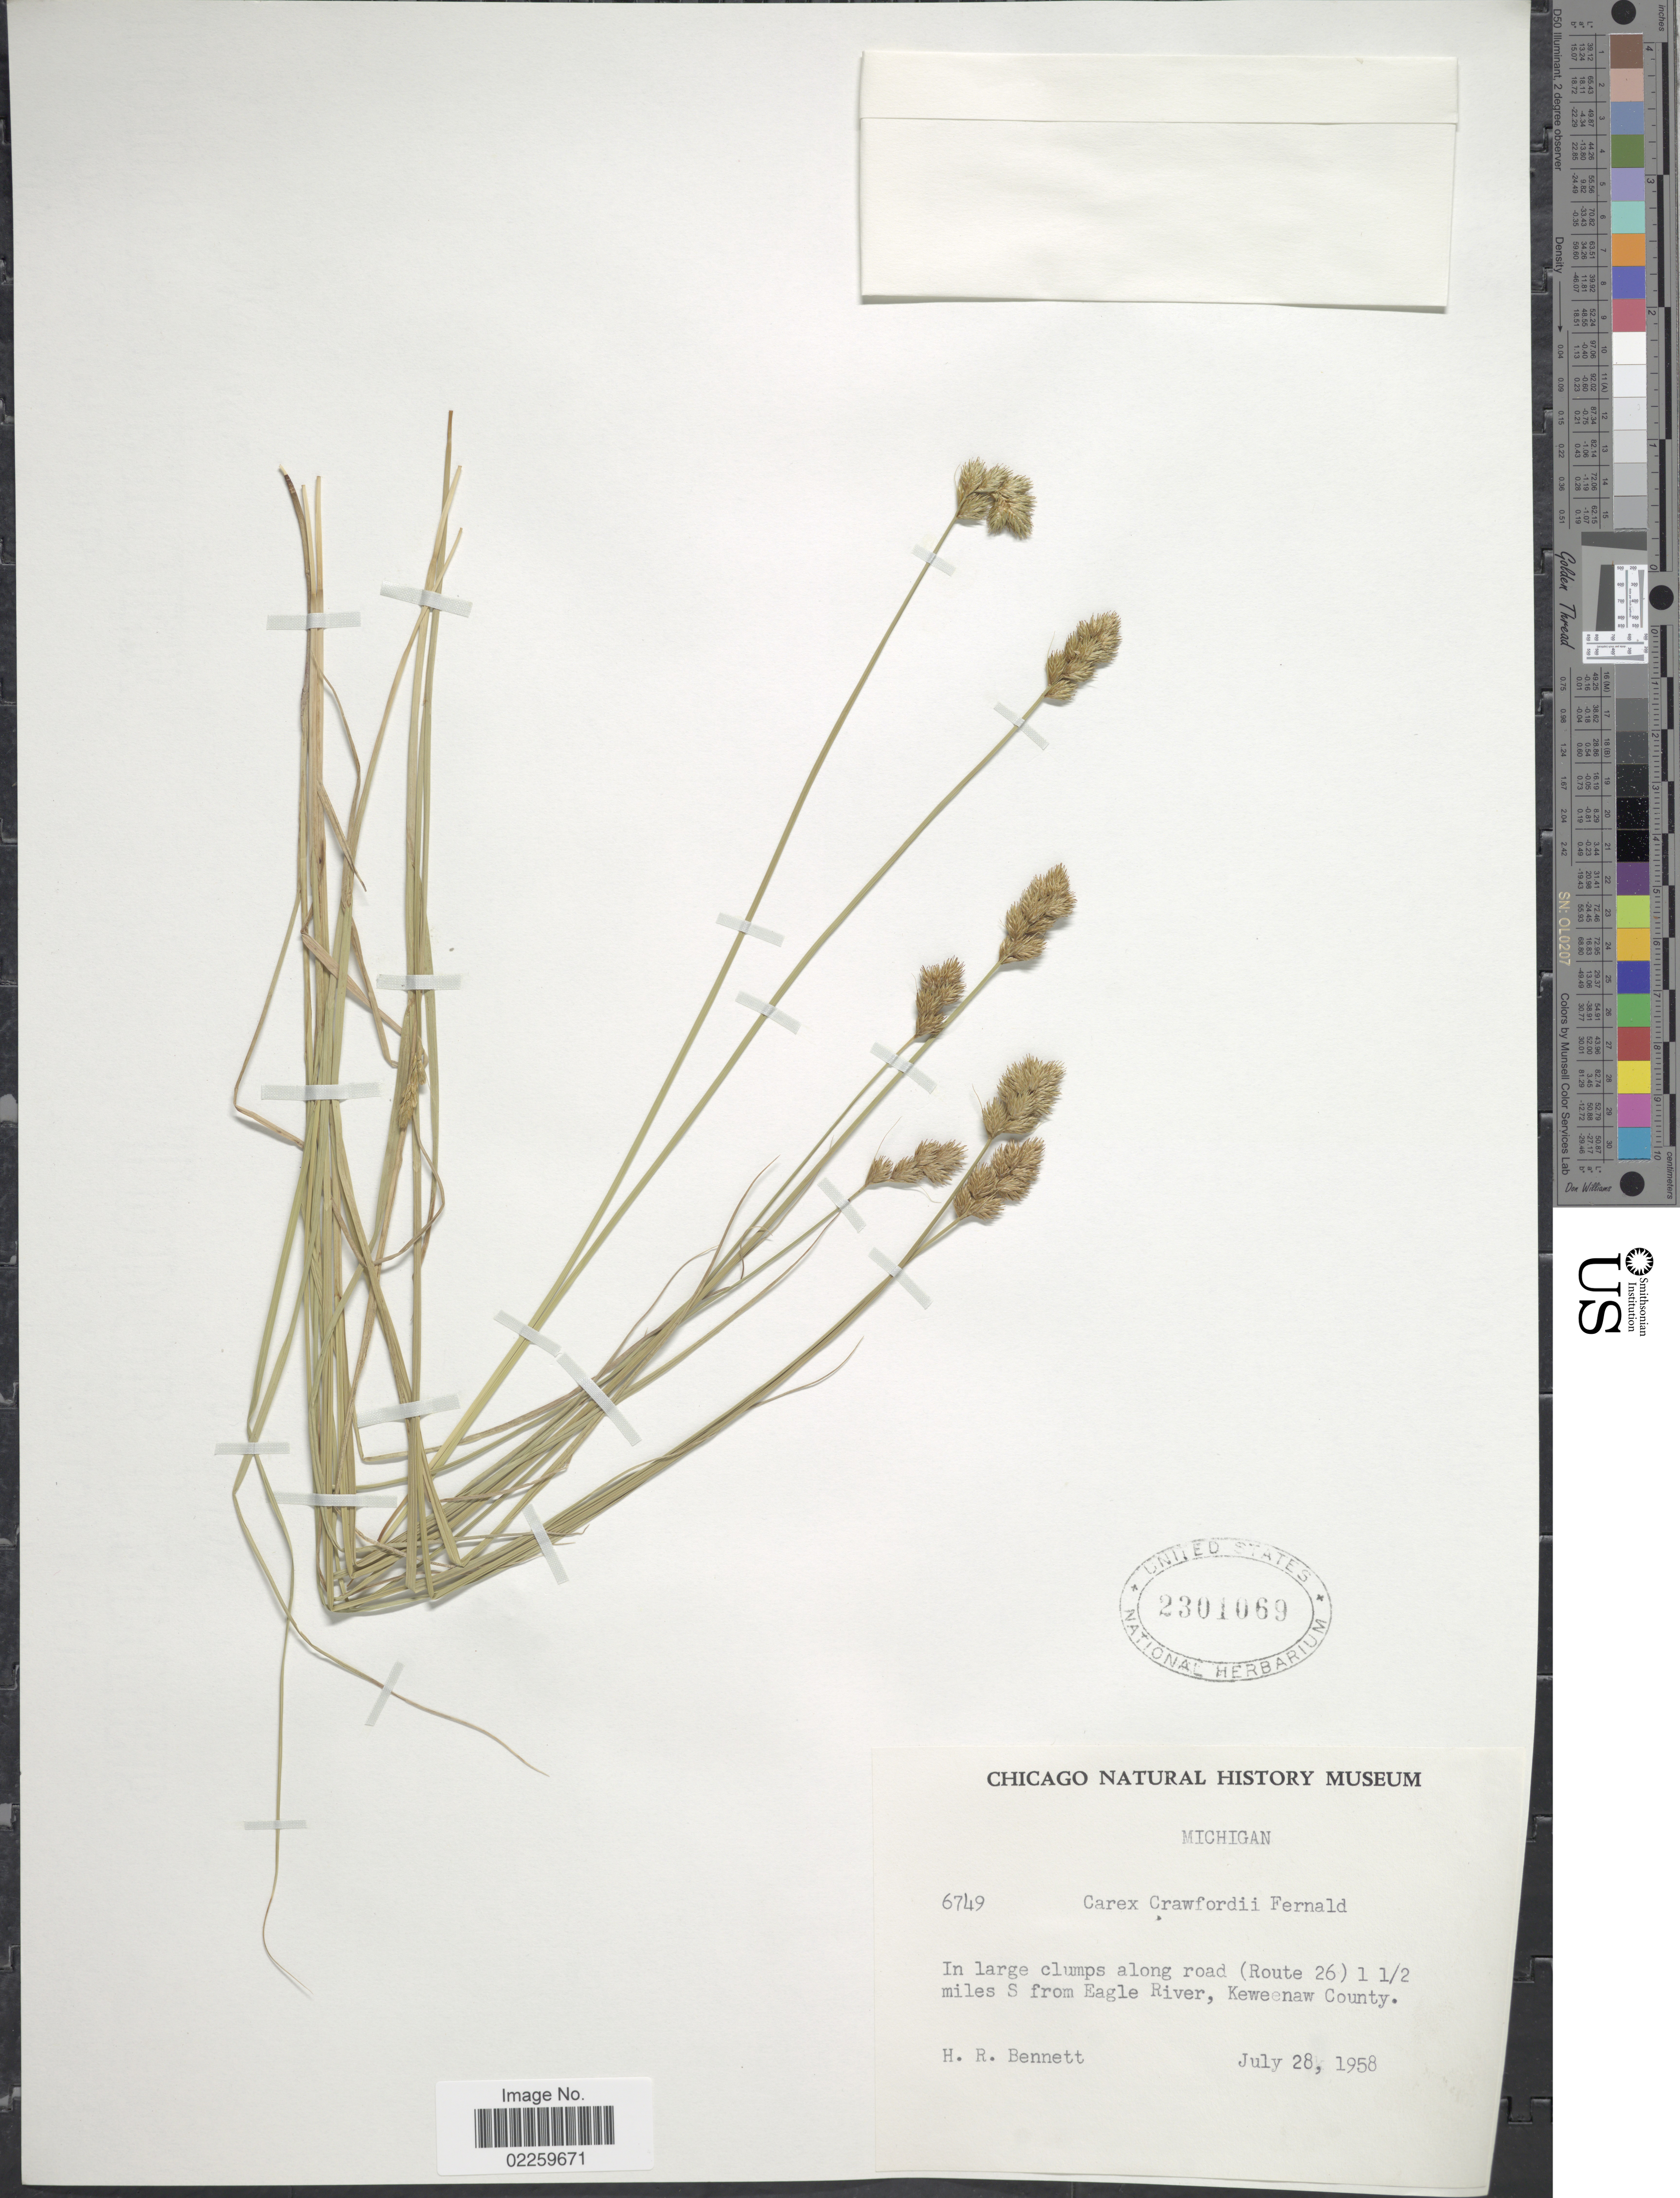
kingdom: Plantae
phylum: Tracheophyta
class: Liliopsida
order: Poales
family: Cyperaceae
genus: Carex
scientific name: Carex crawfordii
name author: Fernald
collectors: H. R. Bennett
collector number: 6749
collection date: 1958-07-28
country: United States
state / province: Michigan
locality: In large clumps along road (Route 26) 1 1/2 miles S from Eagle River, Keweenaw County.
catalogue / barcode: US 2301069